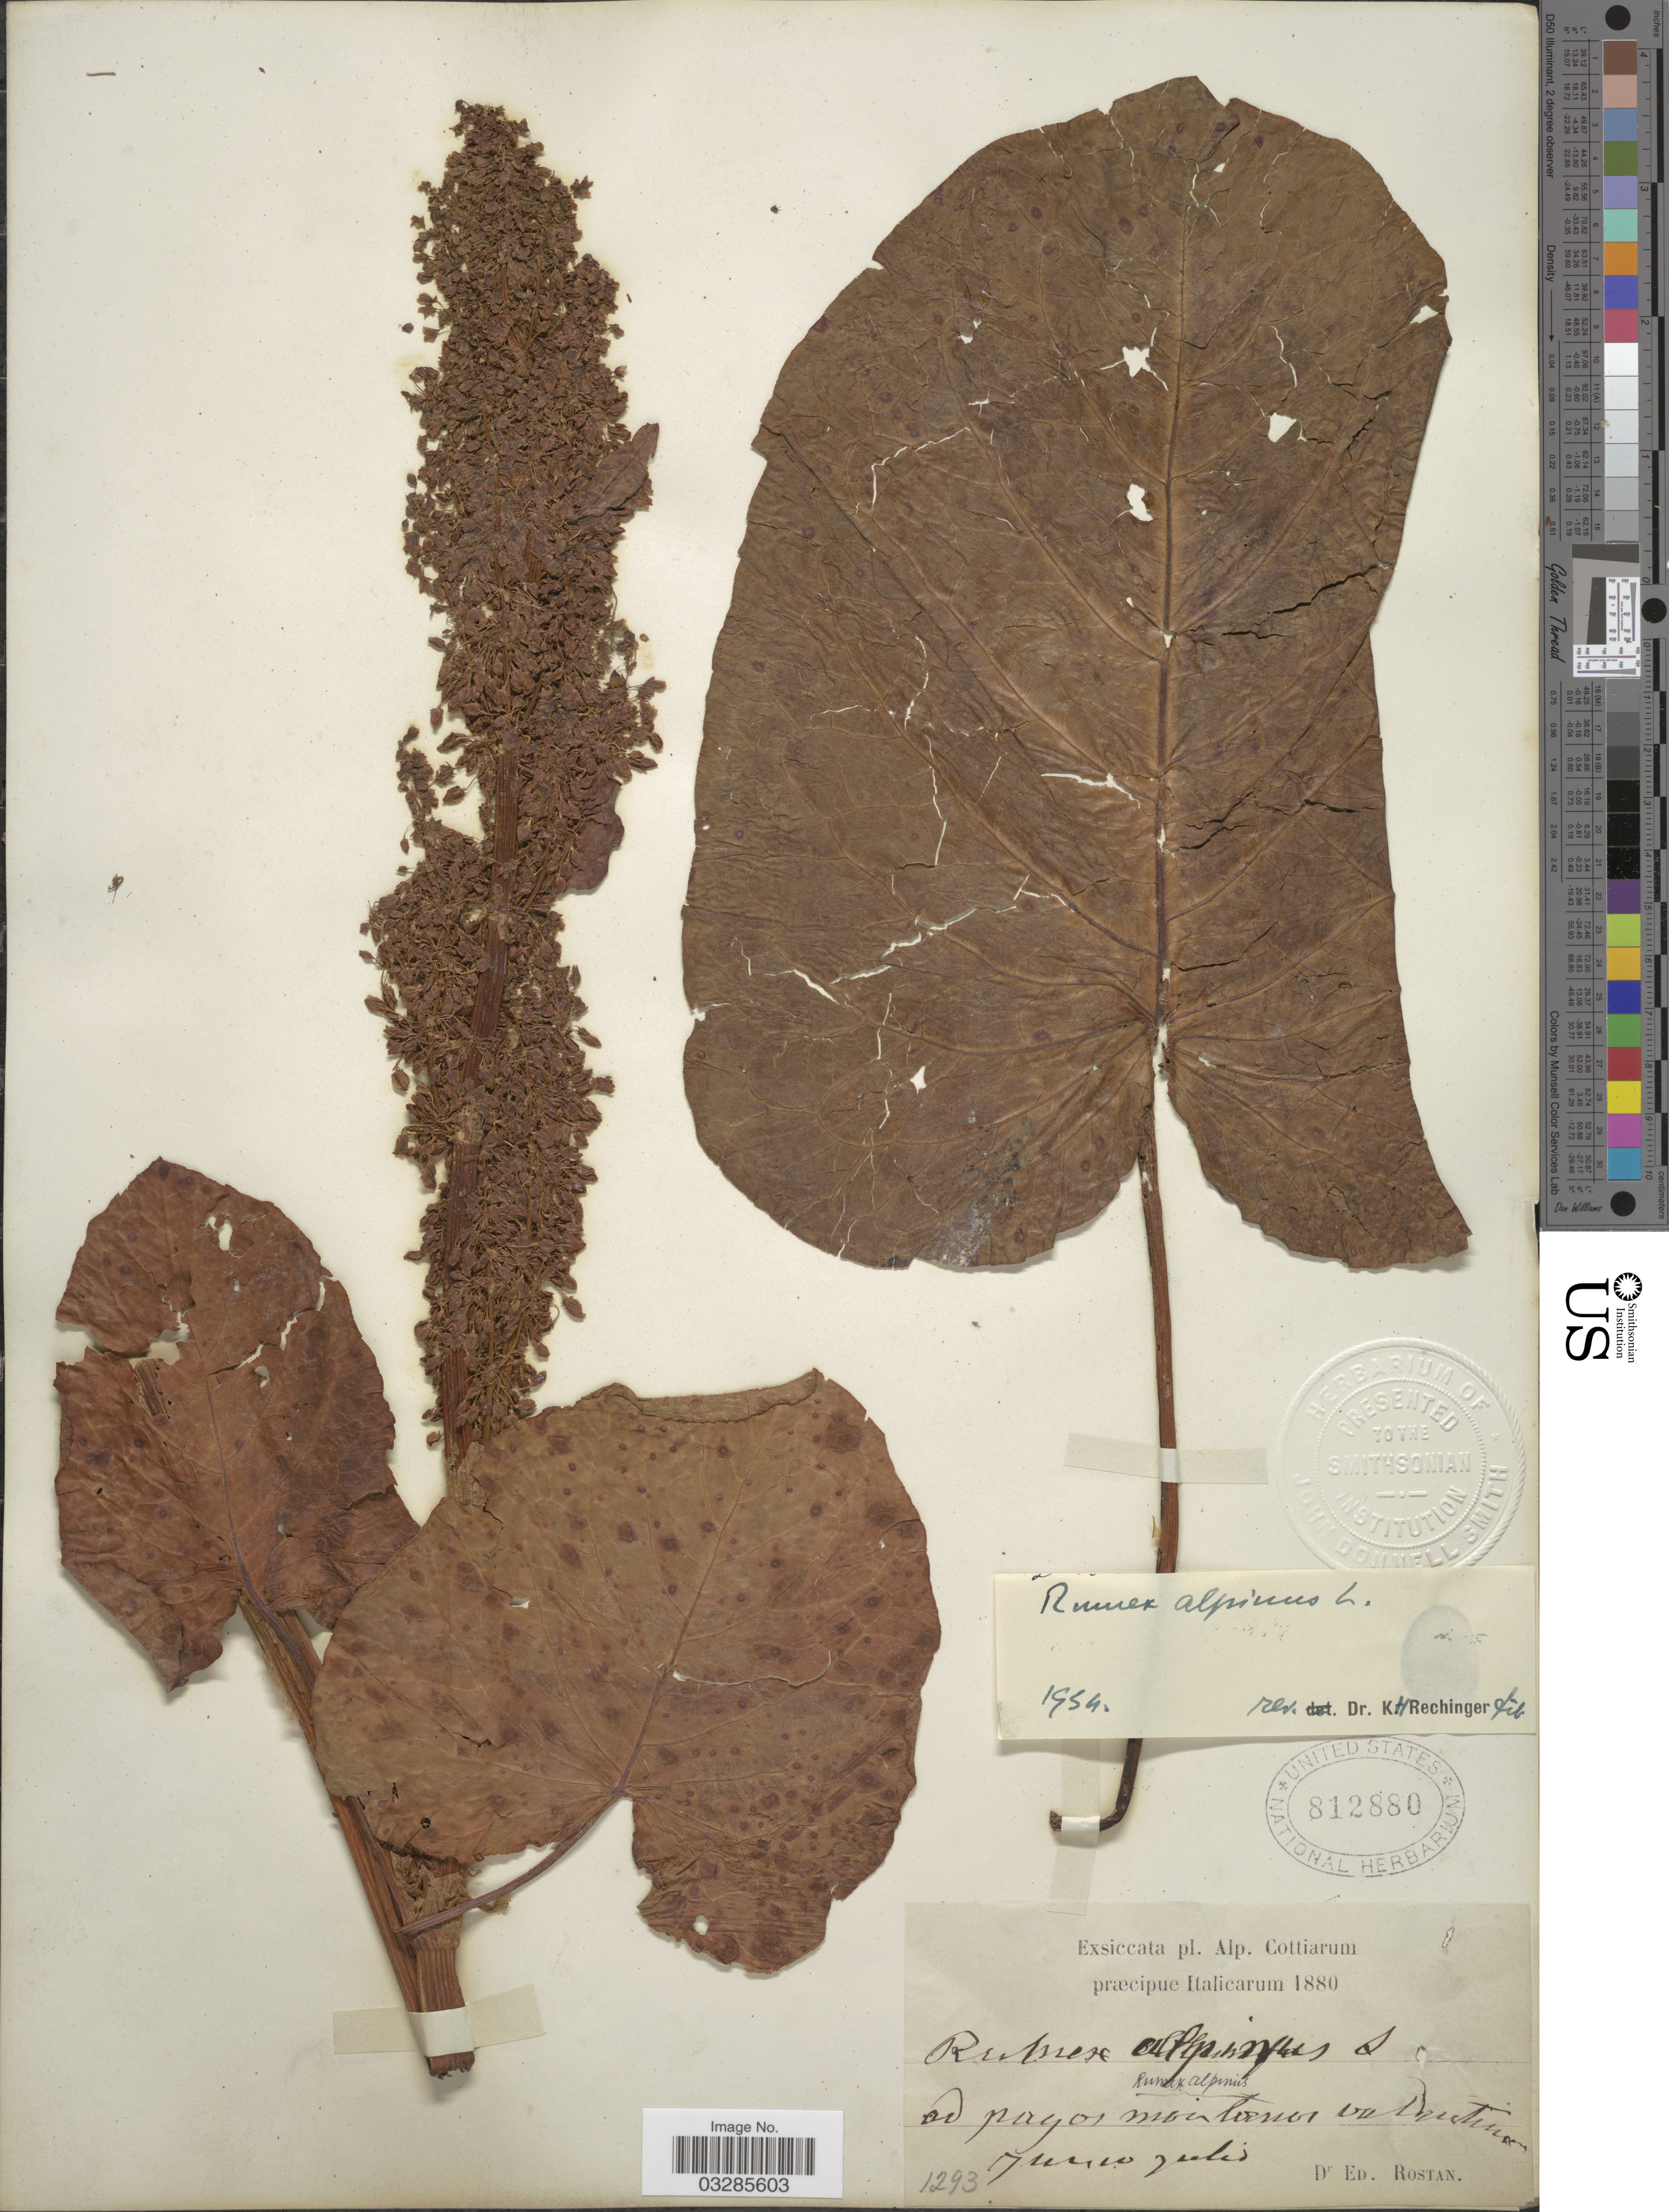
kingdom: Plantae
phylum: Tracheophyta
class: Magnoliopsida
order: Caryophyllales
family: Polygonaceae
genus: Rumex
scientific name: Rumex alpinus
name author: L.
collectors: E. Rostan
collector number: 1293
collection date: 1880-07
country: Italy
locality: Pl. Alp. Cottiarum præcipue Italicarum.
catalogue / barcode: US 812880